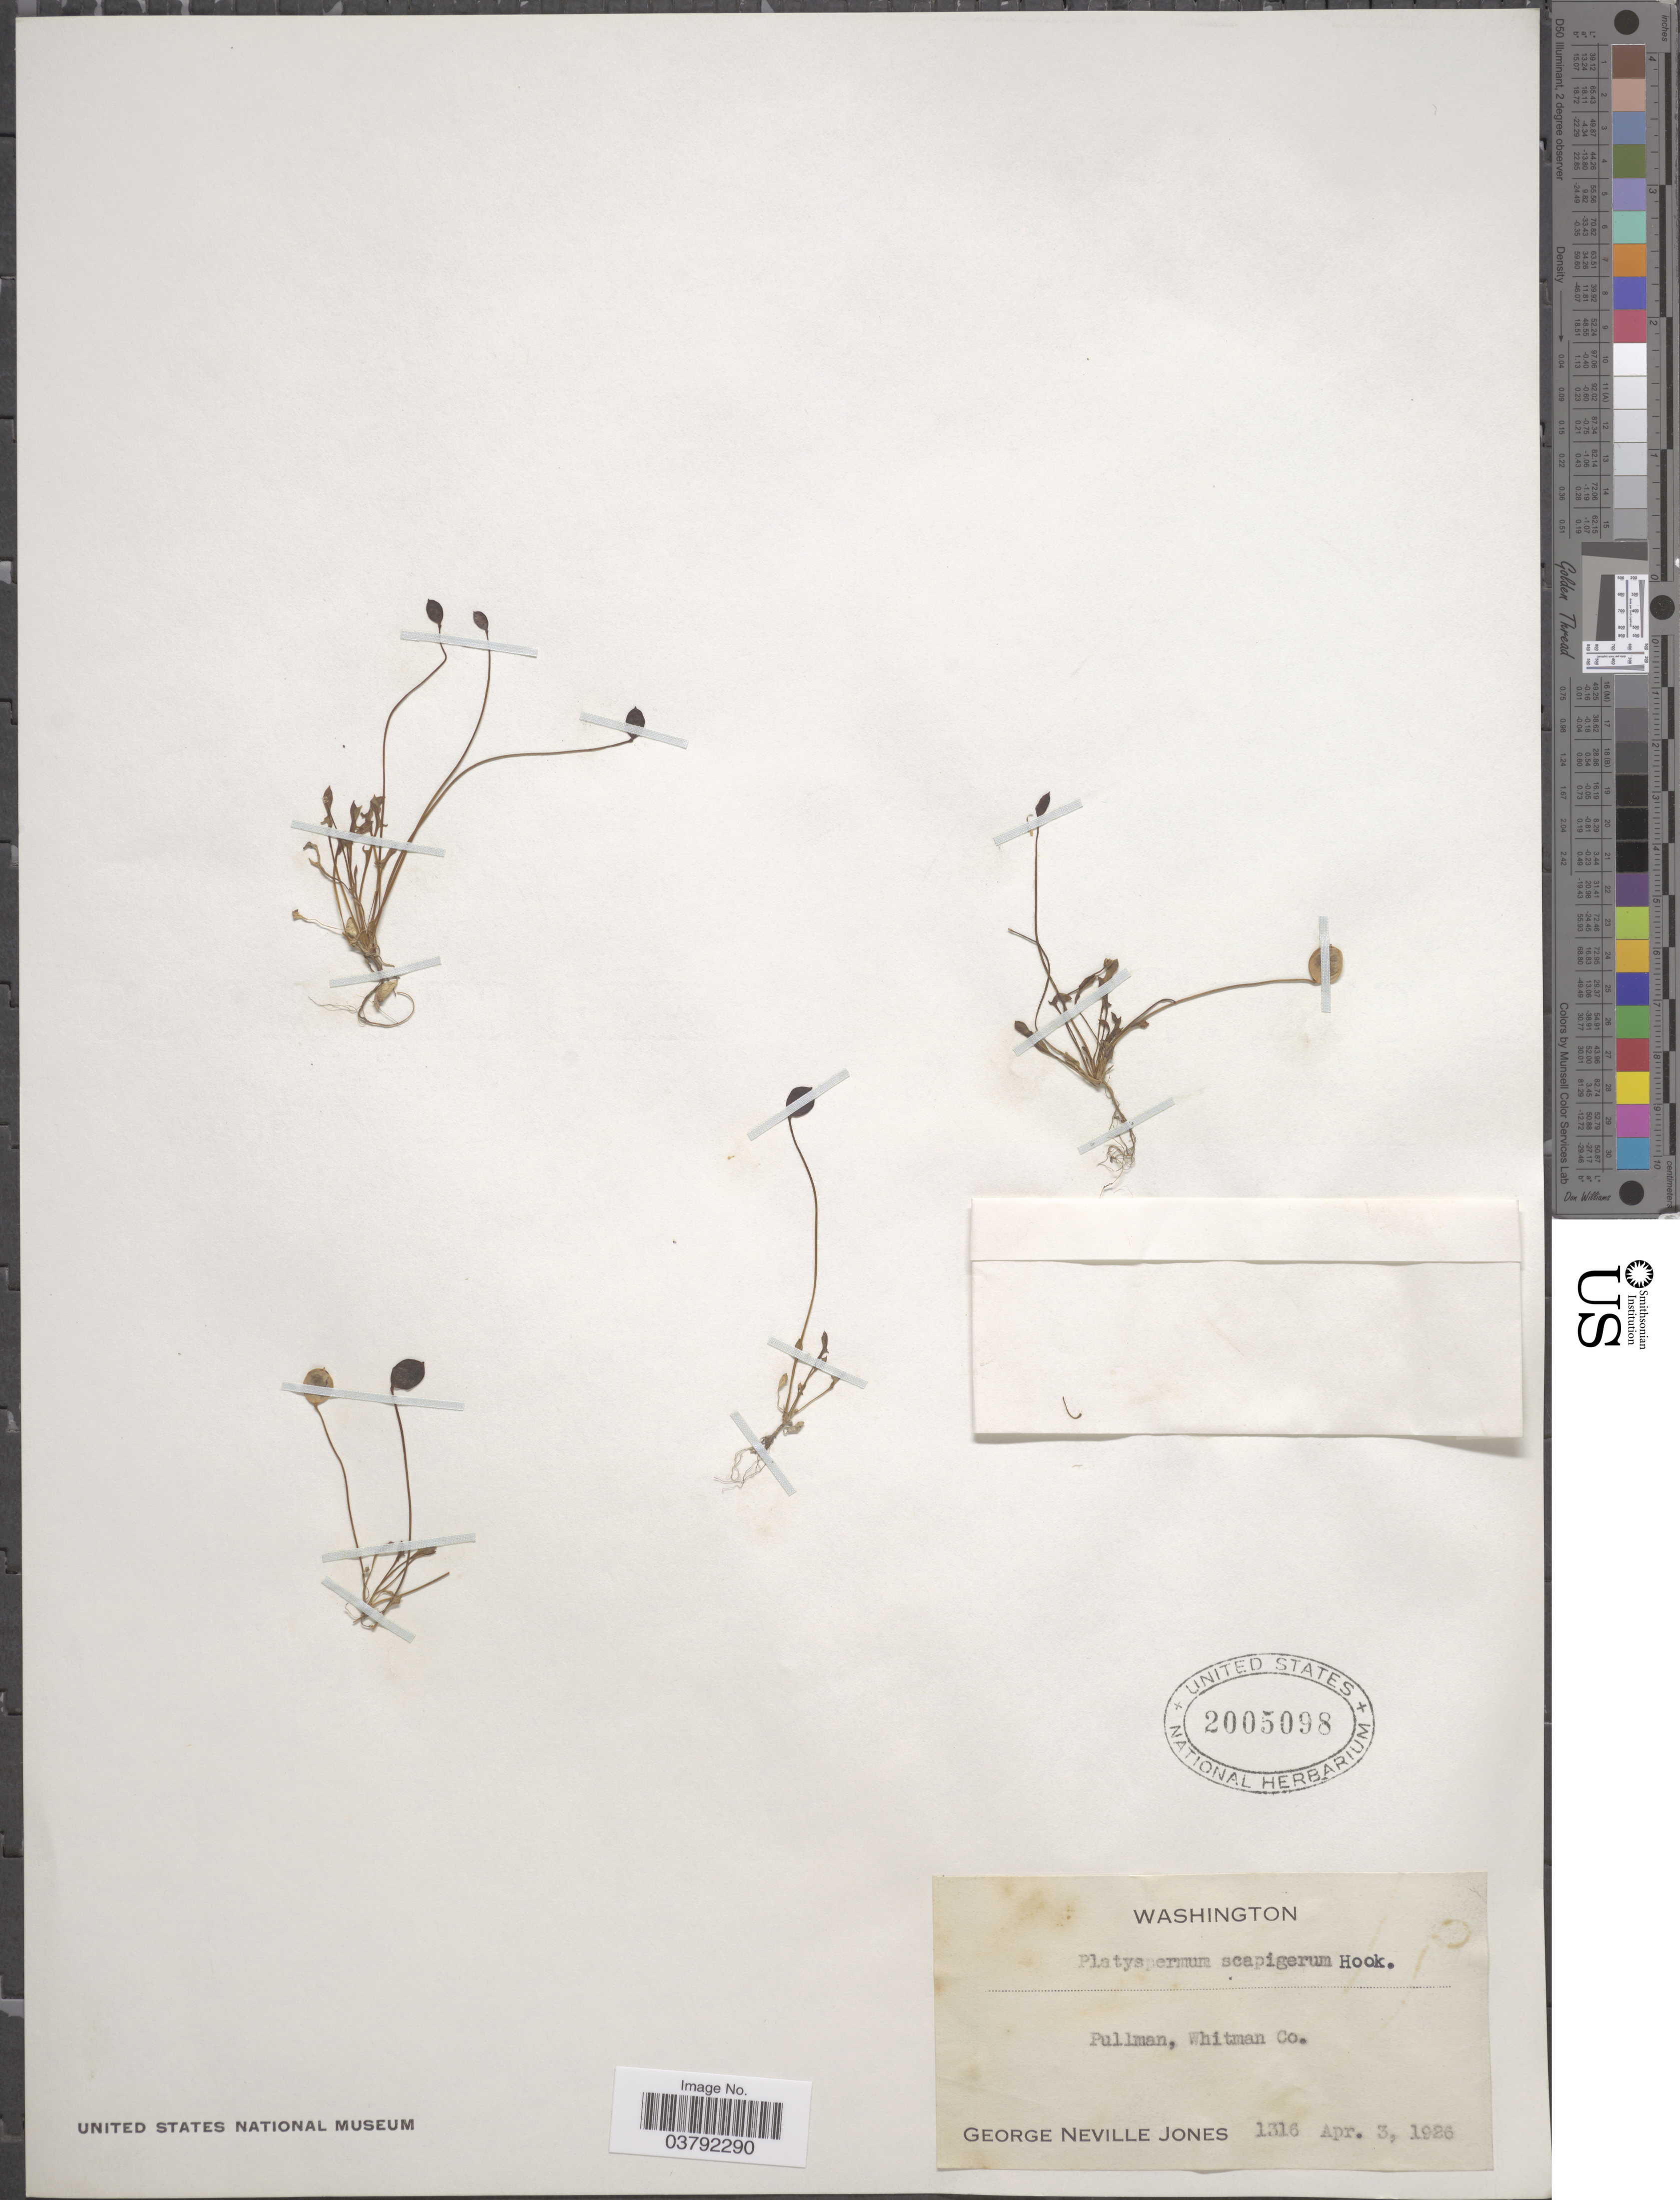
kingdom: Plantae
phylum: Tracheophyta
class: Magnoliopsida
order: Brassicales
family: Brassicaceae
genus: Idahoa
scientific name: Idahoa scapigera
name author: A. Nelson & J.F. Macbr.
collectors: G. N. Jones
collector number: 1316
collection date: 1926-04-03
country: United States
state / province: Washington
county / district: Whitman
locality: Pullman, Whitman Co.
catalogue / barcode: US 2005098